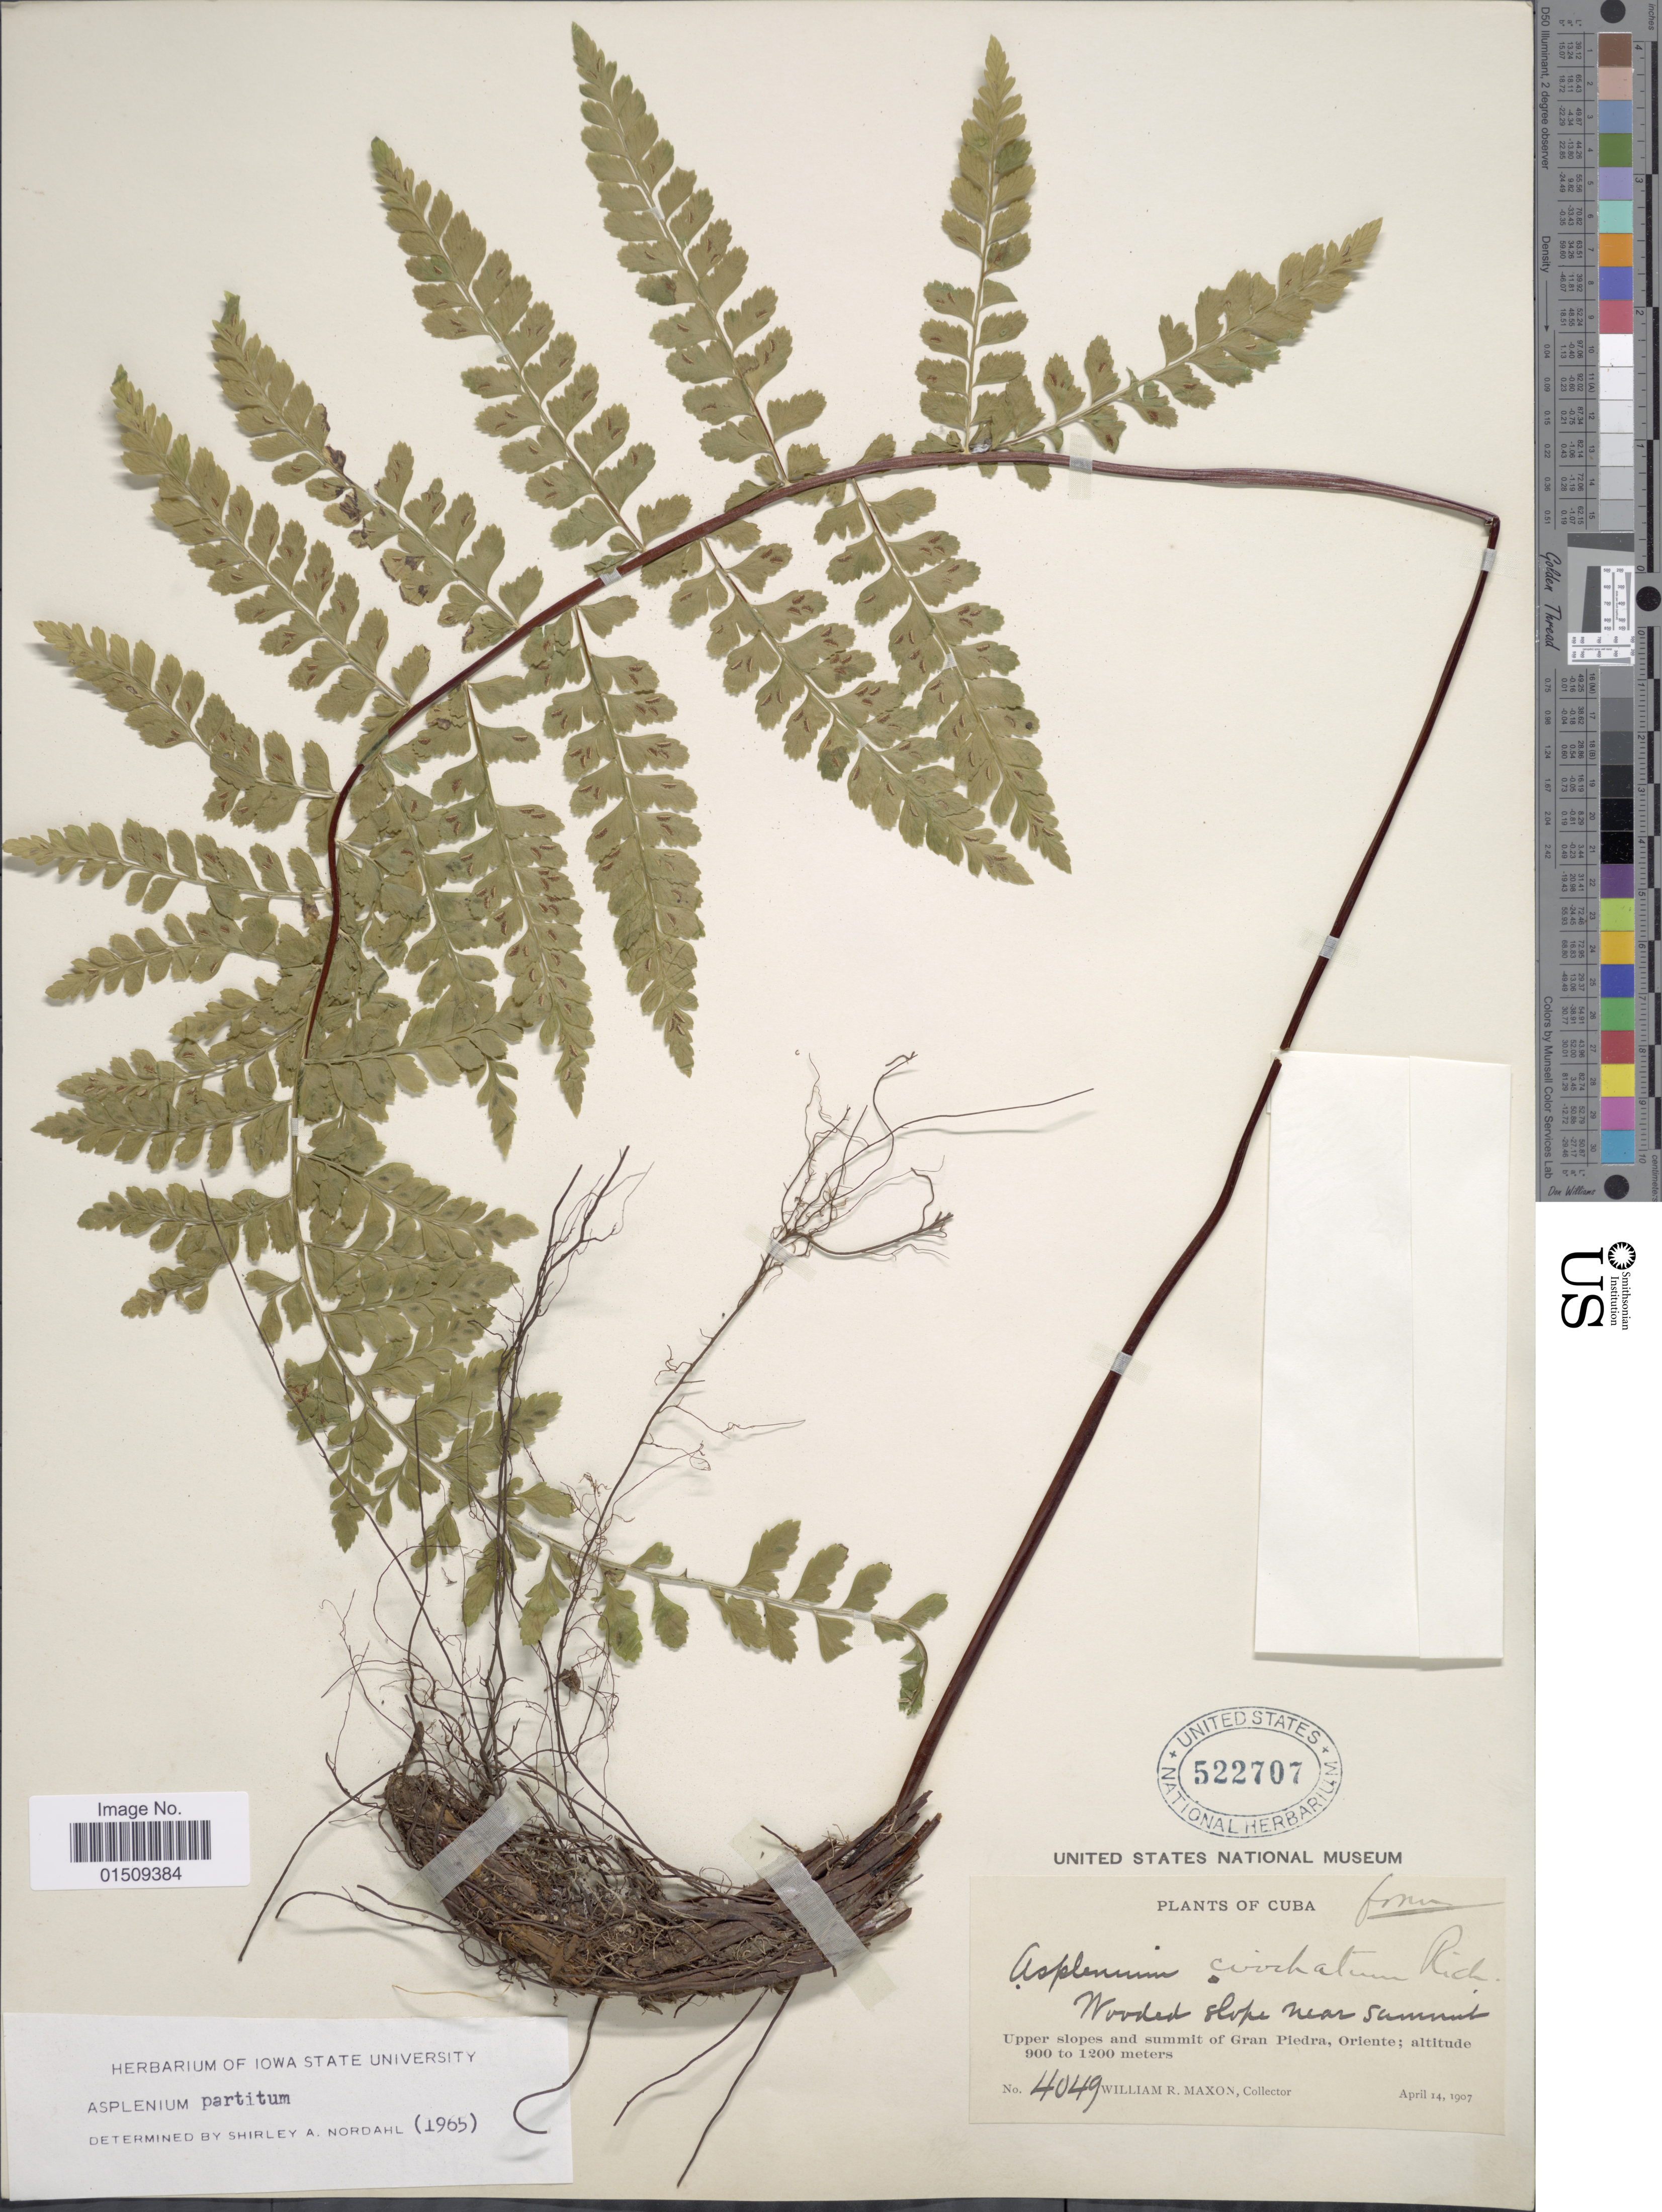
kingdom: Plantae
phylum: Tracheophyta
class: Polypodiopsida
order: Polypodiales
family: Aspleniaceae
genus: Asplenium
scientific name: Asplenium radicans var. dentatum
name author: (Klotzsch) Bonap.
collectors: W. R. Maxon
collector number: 4049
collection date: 1907-04-14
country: Cuba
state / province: Oriente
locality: Upper slopes and summit of Gran Piedra, Oriente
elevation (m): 900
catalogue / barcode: US 522707